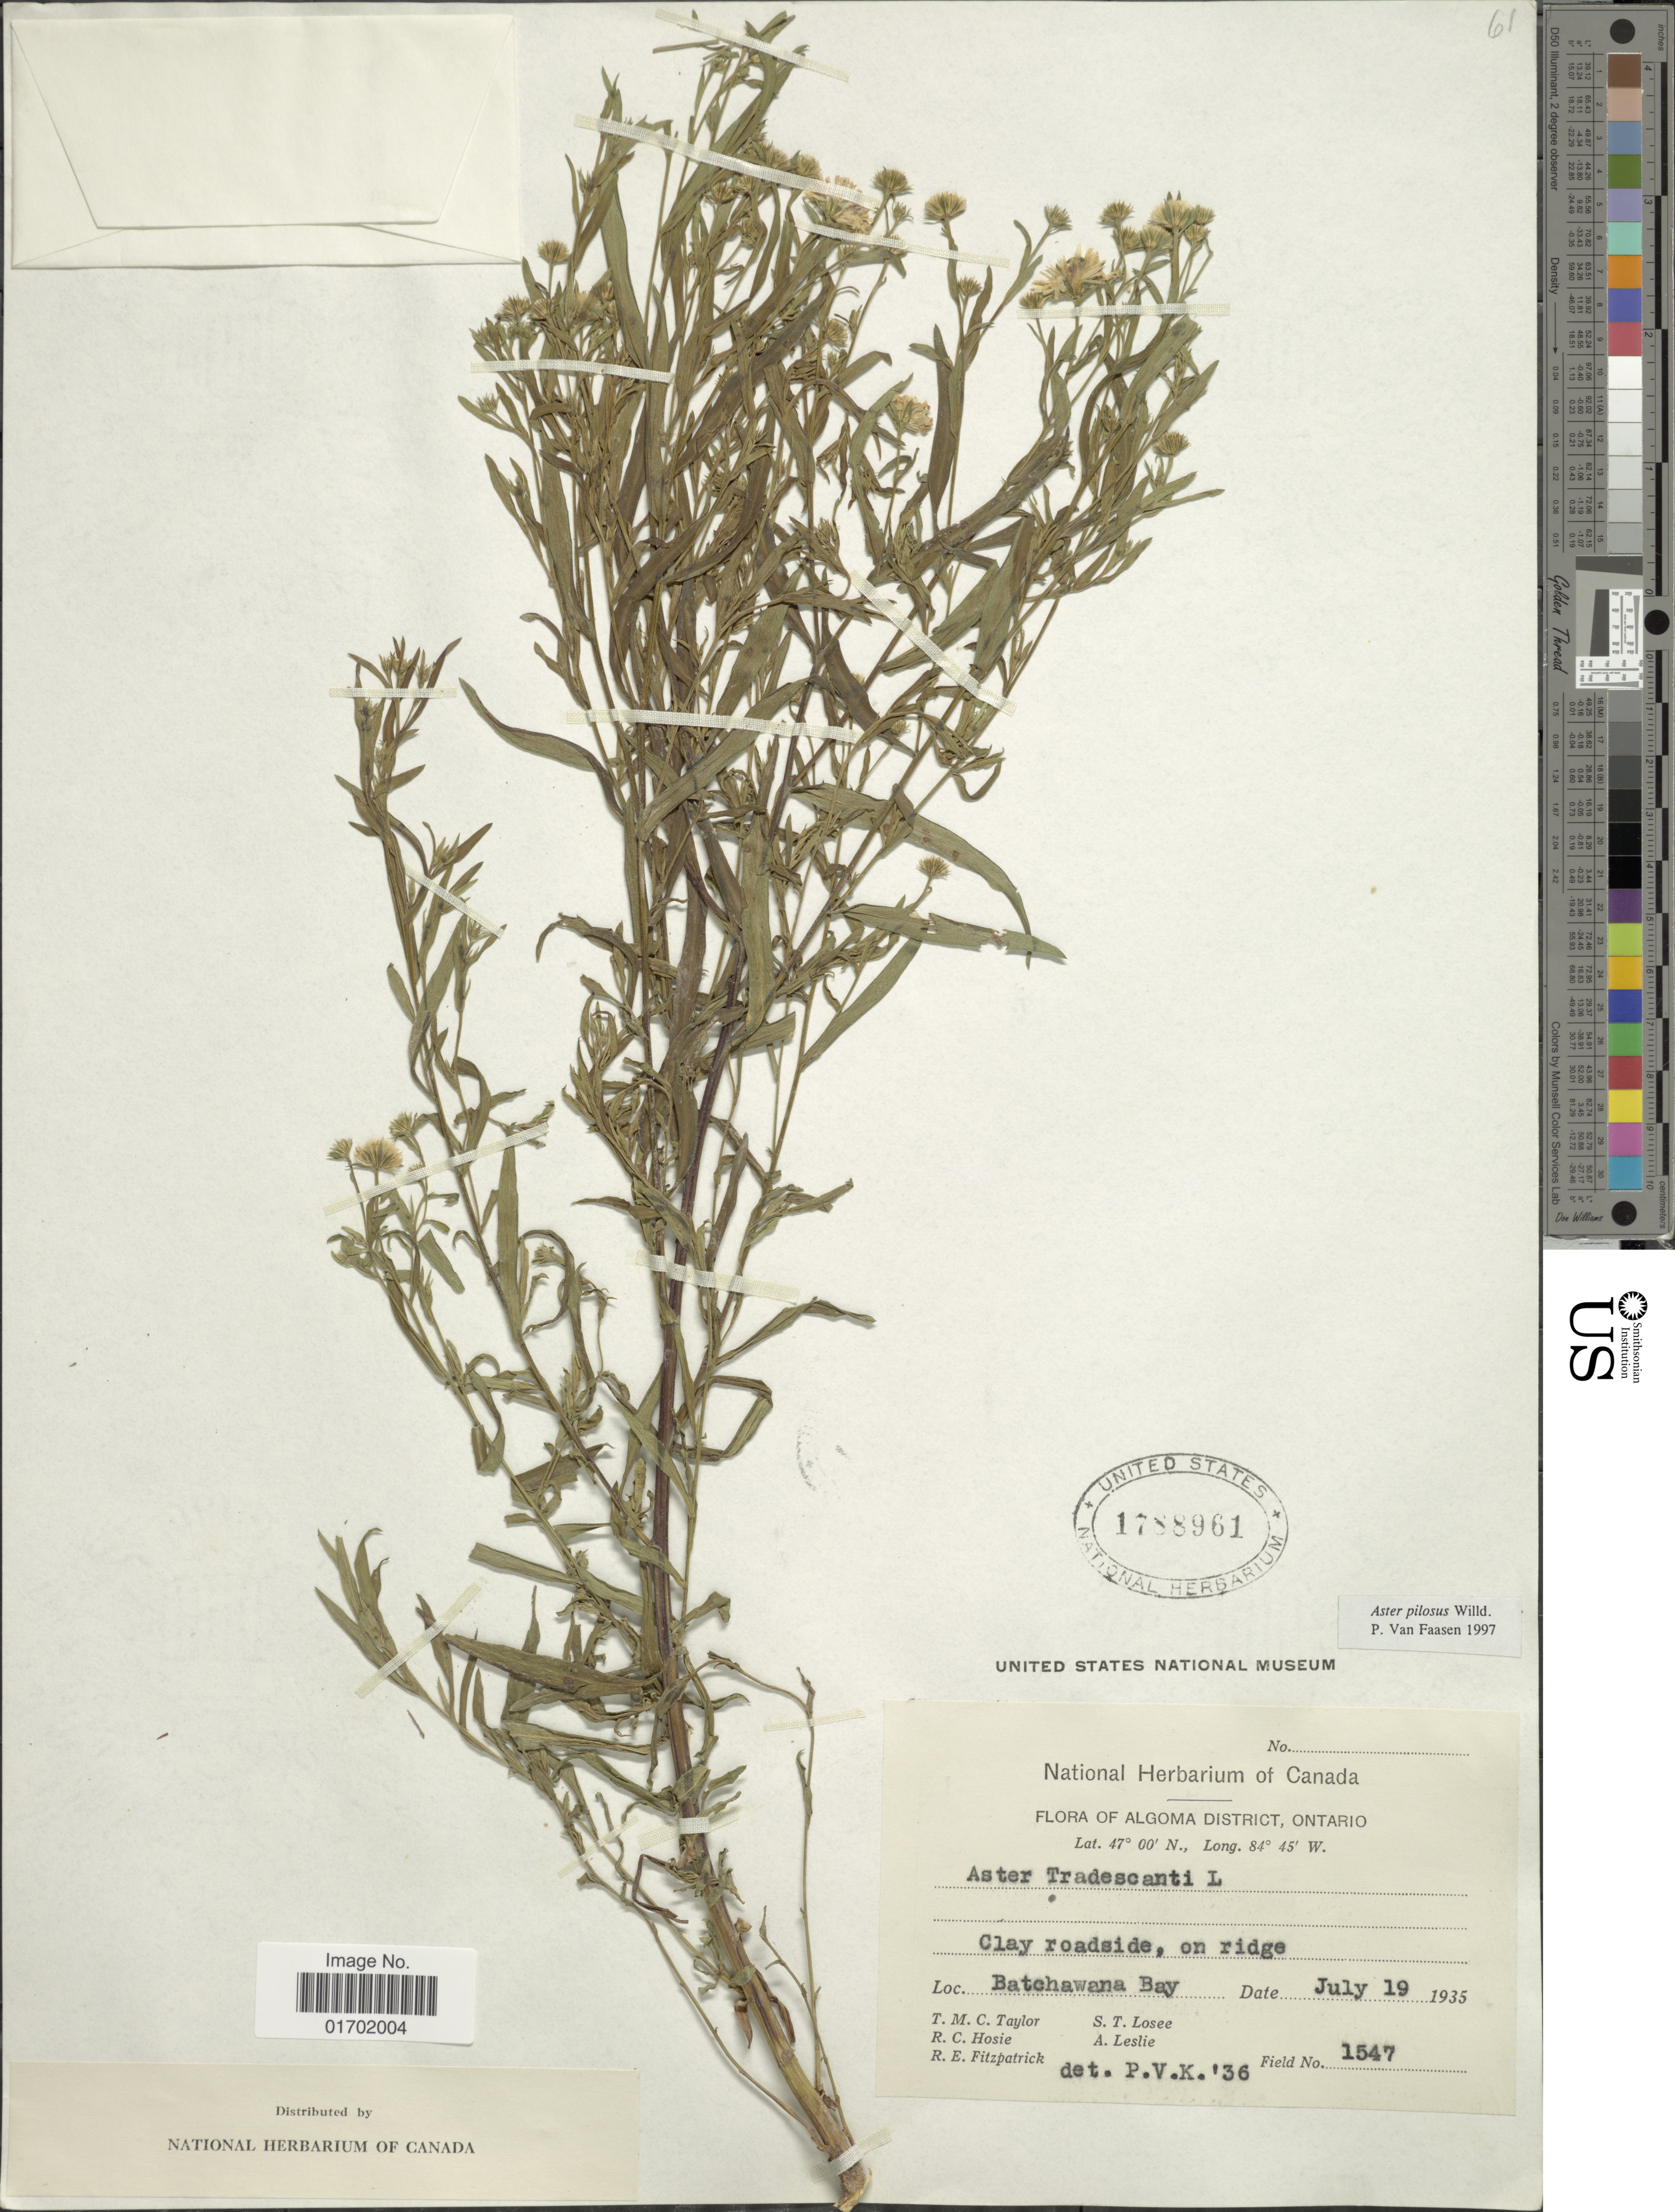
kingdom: Plantae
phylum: Tracheophyta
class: Magnoliopsida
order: Asterales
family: Asteraceae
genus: Symphyotrichum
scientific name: Symphyotrichum pilosum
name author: (Willd.) G.L. Nesom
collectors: T. M. C. Taylor, R. Hosie, R. Fitzpatrick, S. Losee & A. Leslie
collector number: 1547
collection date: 1935-07-19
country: Canada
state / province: Ontario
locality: Algoma District, Batchawana Bay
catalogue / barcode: US 1788961